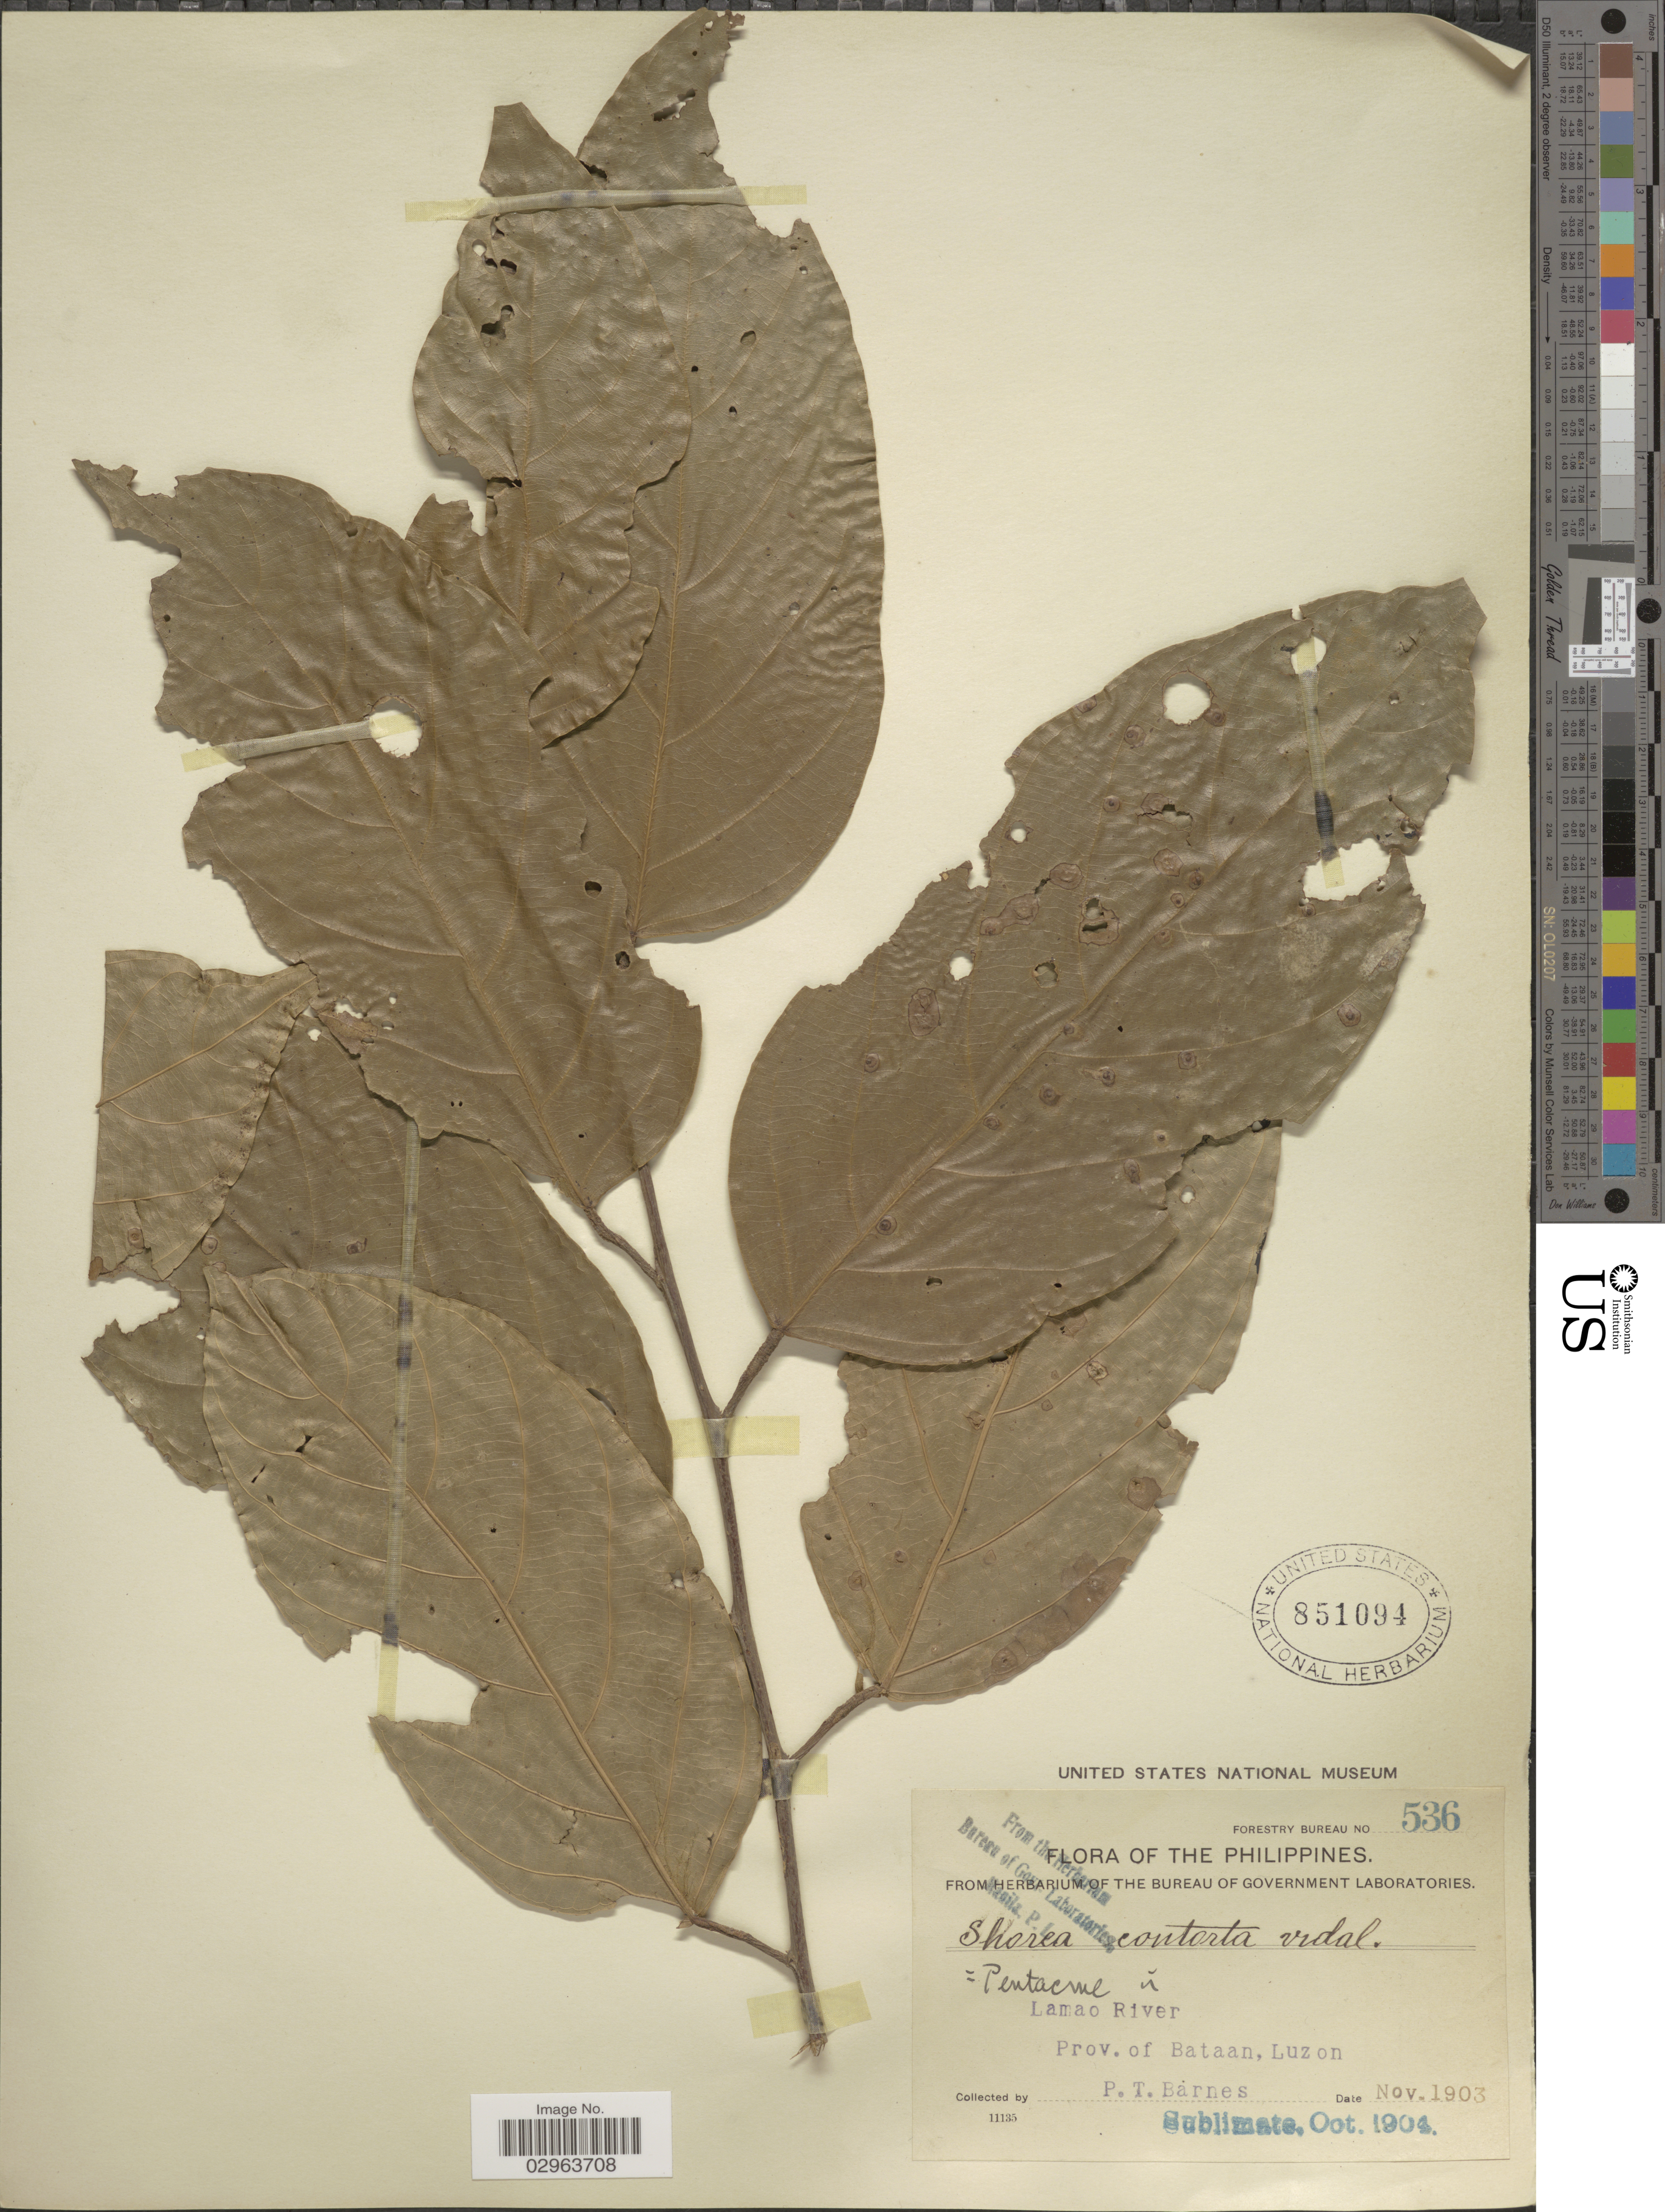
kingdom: Plantae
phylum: Tracheophyta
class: Magnoliopsida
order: Malvales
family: Dipterocarpaceae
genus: Pentacme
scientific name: Pentacme contorta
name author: (S. Vidal) Merr. & Rolfe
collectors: P. Barnes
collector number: Forestry Bureau 536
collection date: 1903-11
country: Philippines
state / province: Central Luzon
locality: Lamao River Prov. of Bataan, Luzon.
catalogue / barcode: US 851094